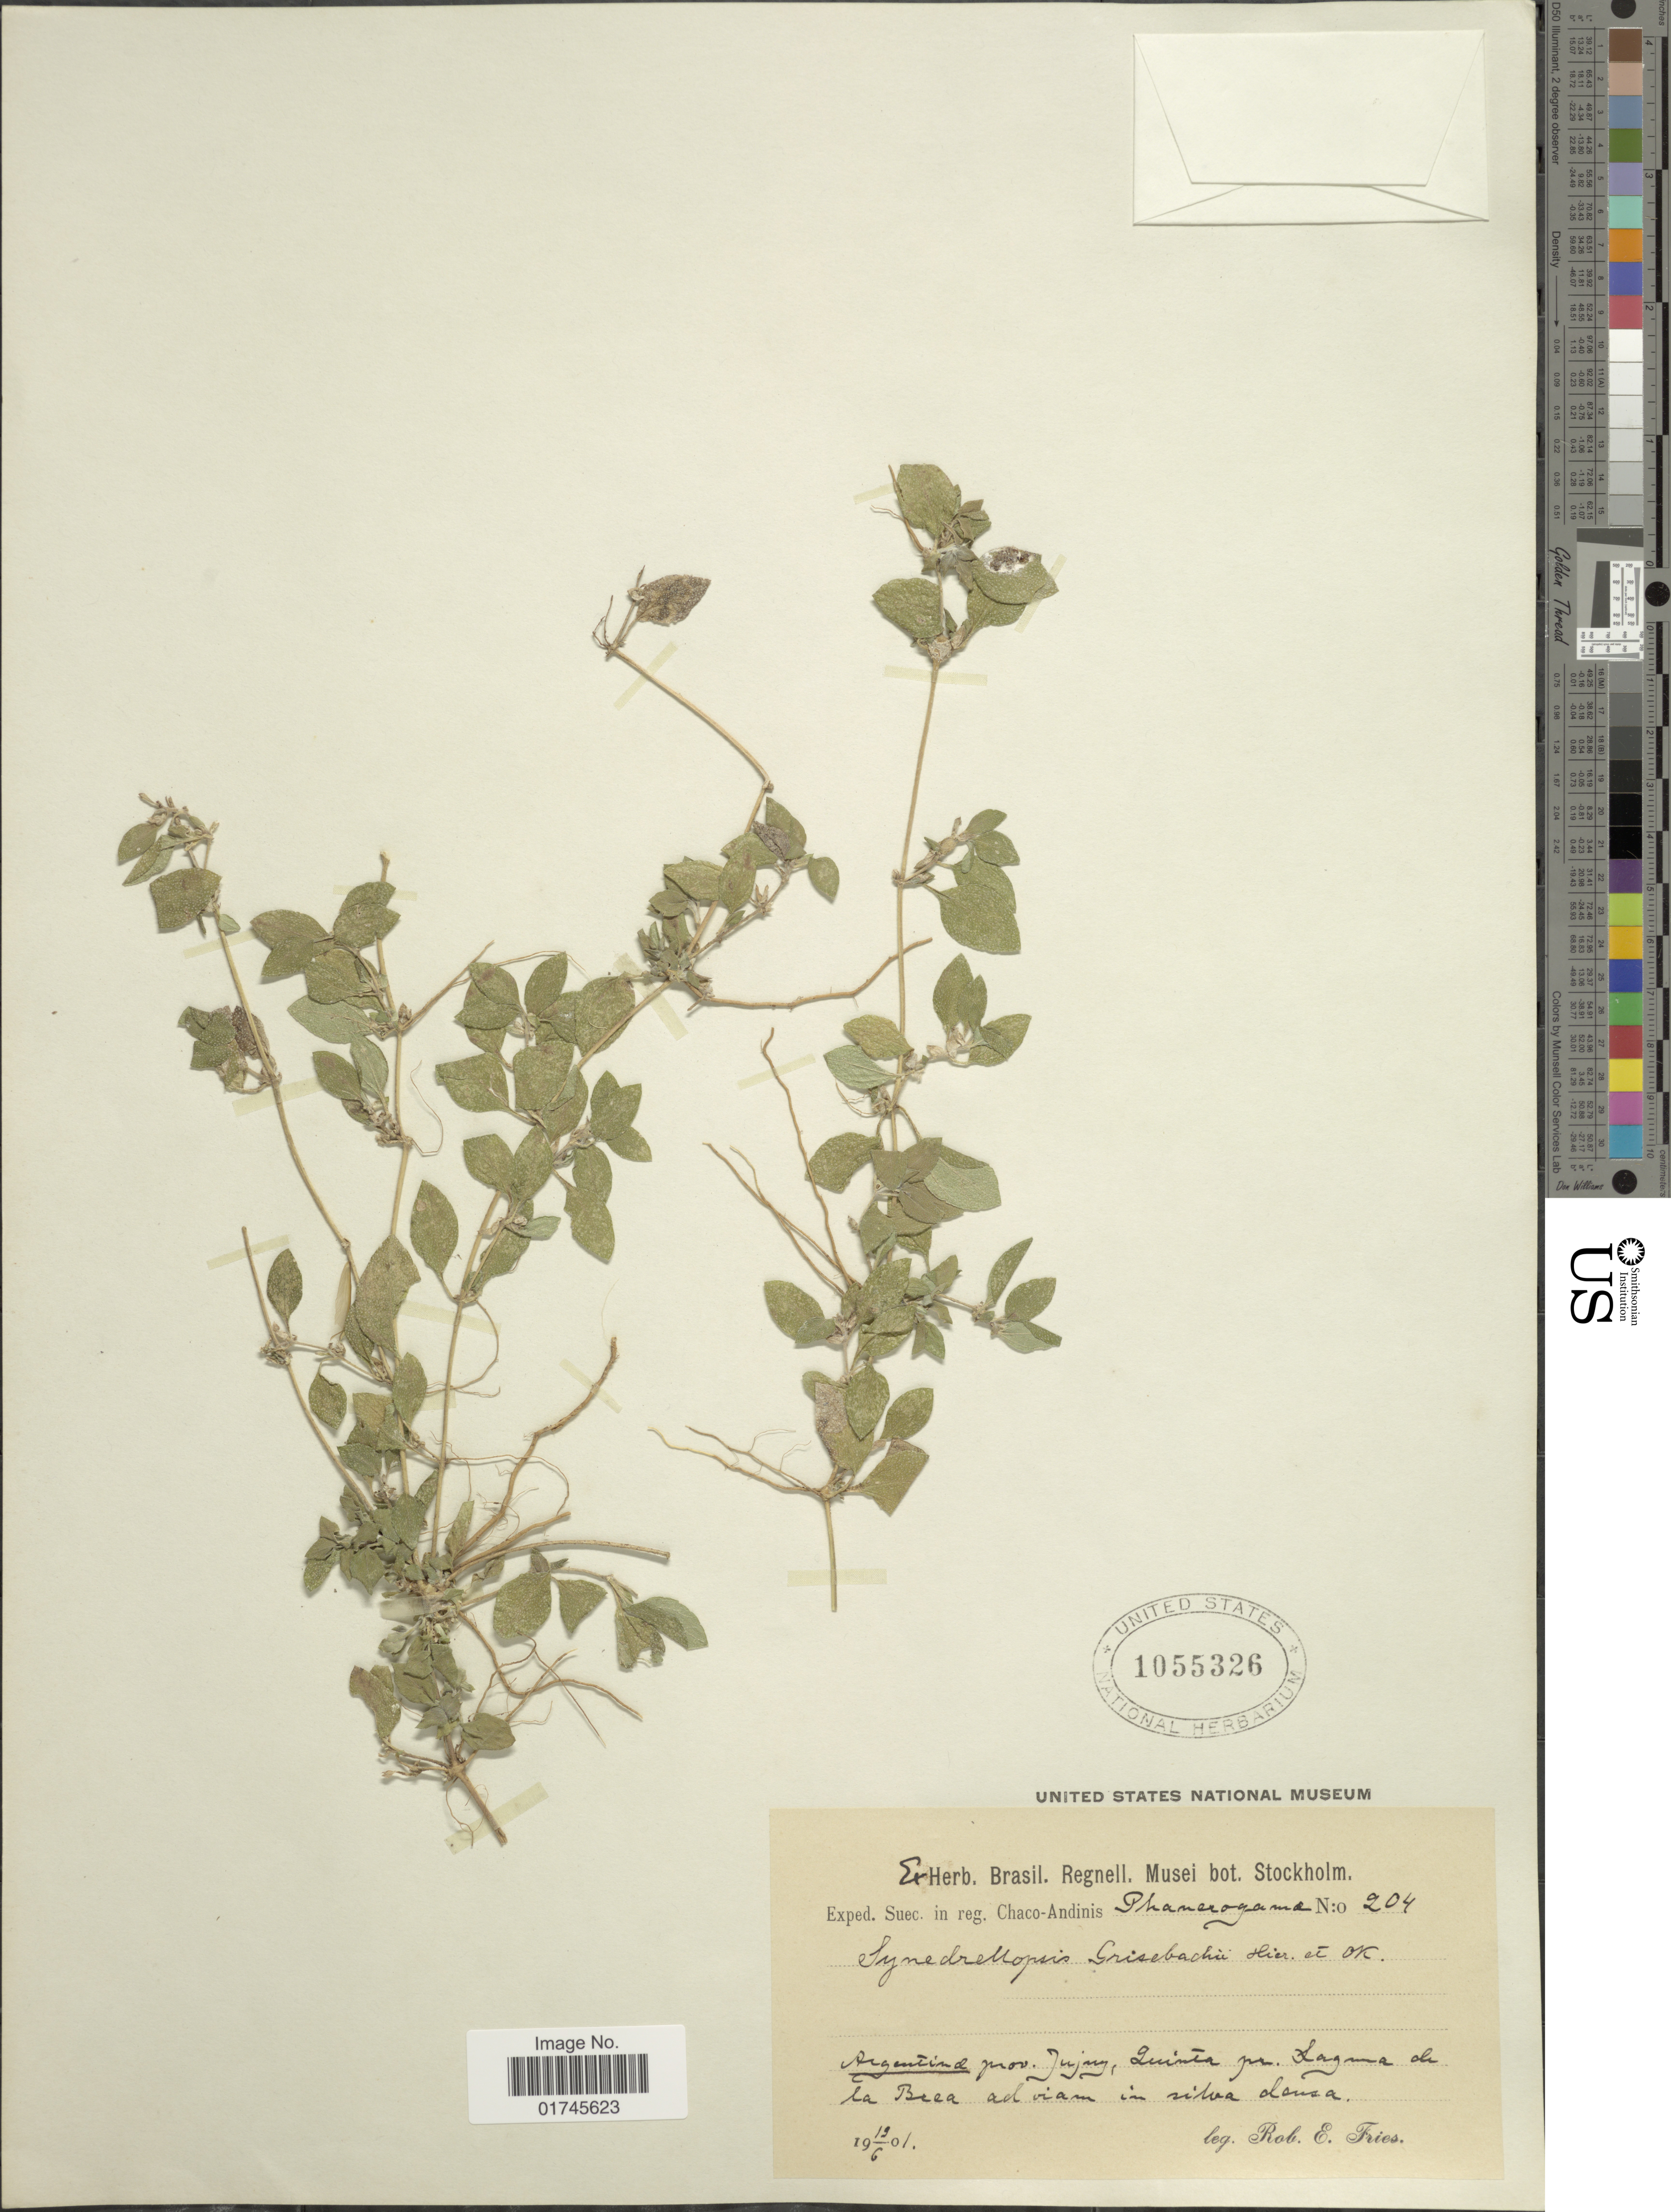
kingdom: Plantae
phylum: Tracheophyta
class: Magnoliopsida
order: Asterales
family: Asteraceae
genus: Synedrellopsis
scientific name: Synedrellopsis grisebachii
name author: Hieron. & Kuntze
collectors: R. E. Fries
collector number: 204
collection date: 1901-06-19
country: Argentina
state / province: Jujuy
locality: Zuinta pr Laguna de la Brea ad viam in siva dense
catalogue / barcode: US 1055326